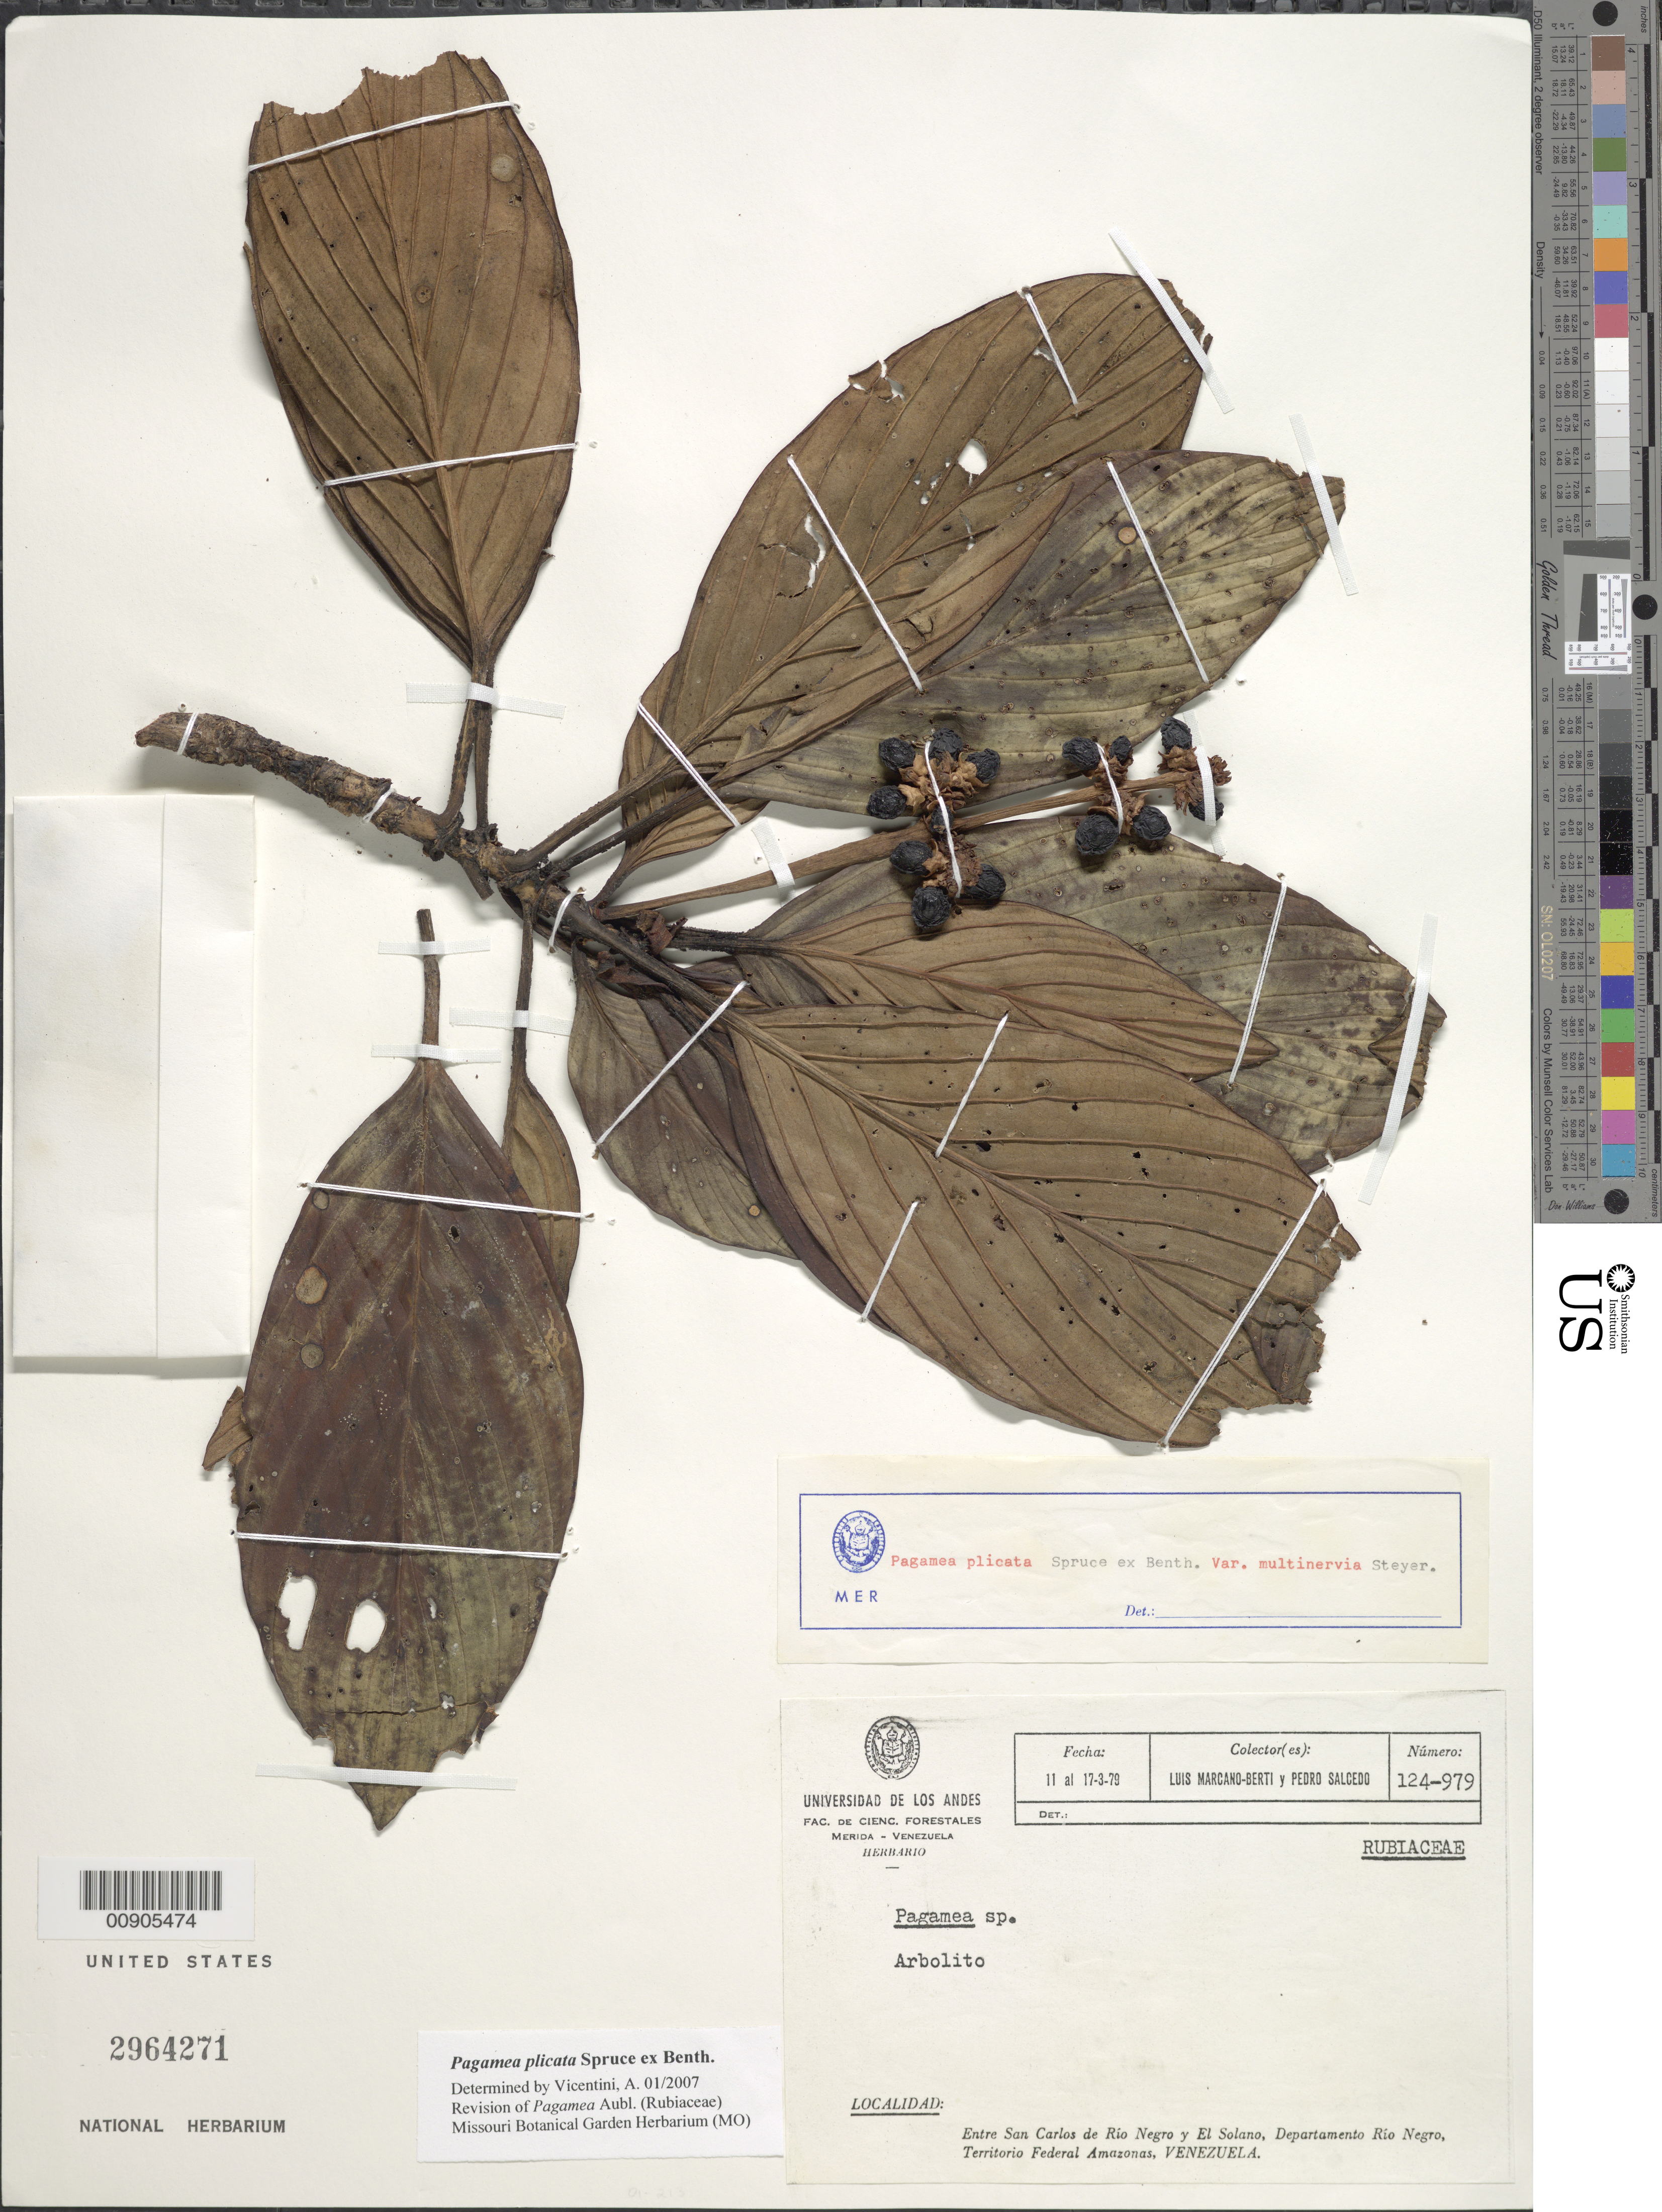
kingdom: Plantae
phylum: Tracheophyta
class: Magnoliopsida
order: Gentianales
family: Rubiaceae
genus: Pagamea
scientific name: Pagamea plicata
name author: Spruce ex Benth.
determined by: Vicentini, A.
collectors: L. Marcano-Berti & P. Salcedo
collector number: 979 124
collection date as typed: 11-Mar-79 to 17-Mar-79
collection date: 1979-03-11/1979-03-17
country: Venezuela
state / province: Amazonas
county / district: Río Negro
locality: San Carlos de Rio Negro to El Solano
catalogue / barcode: US 2964271